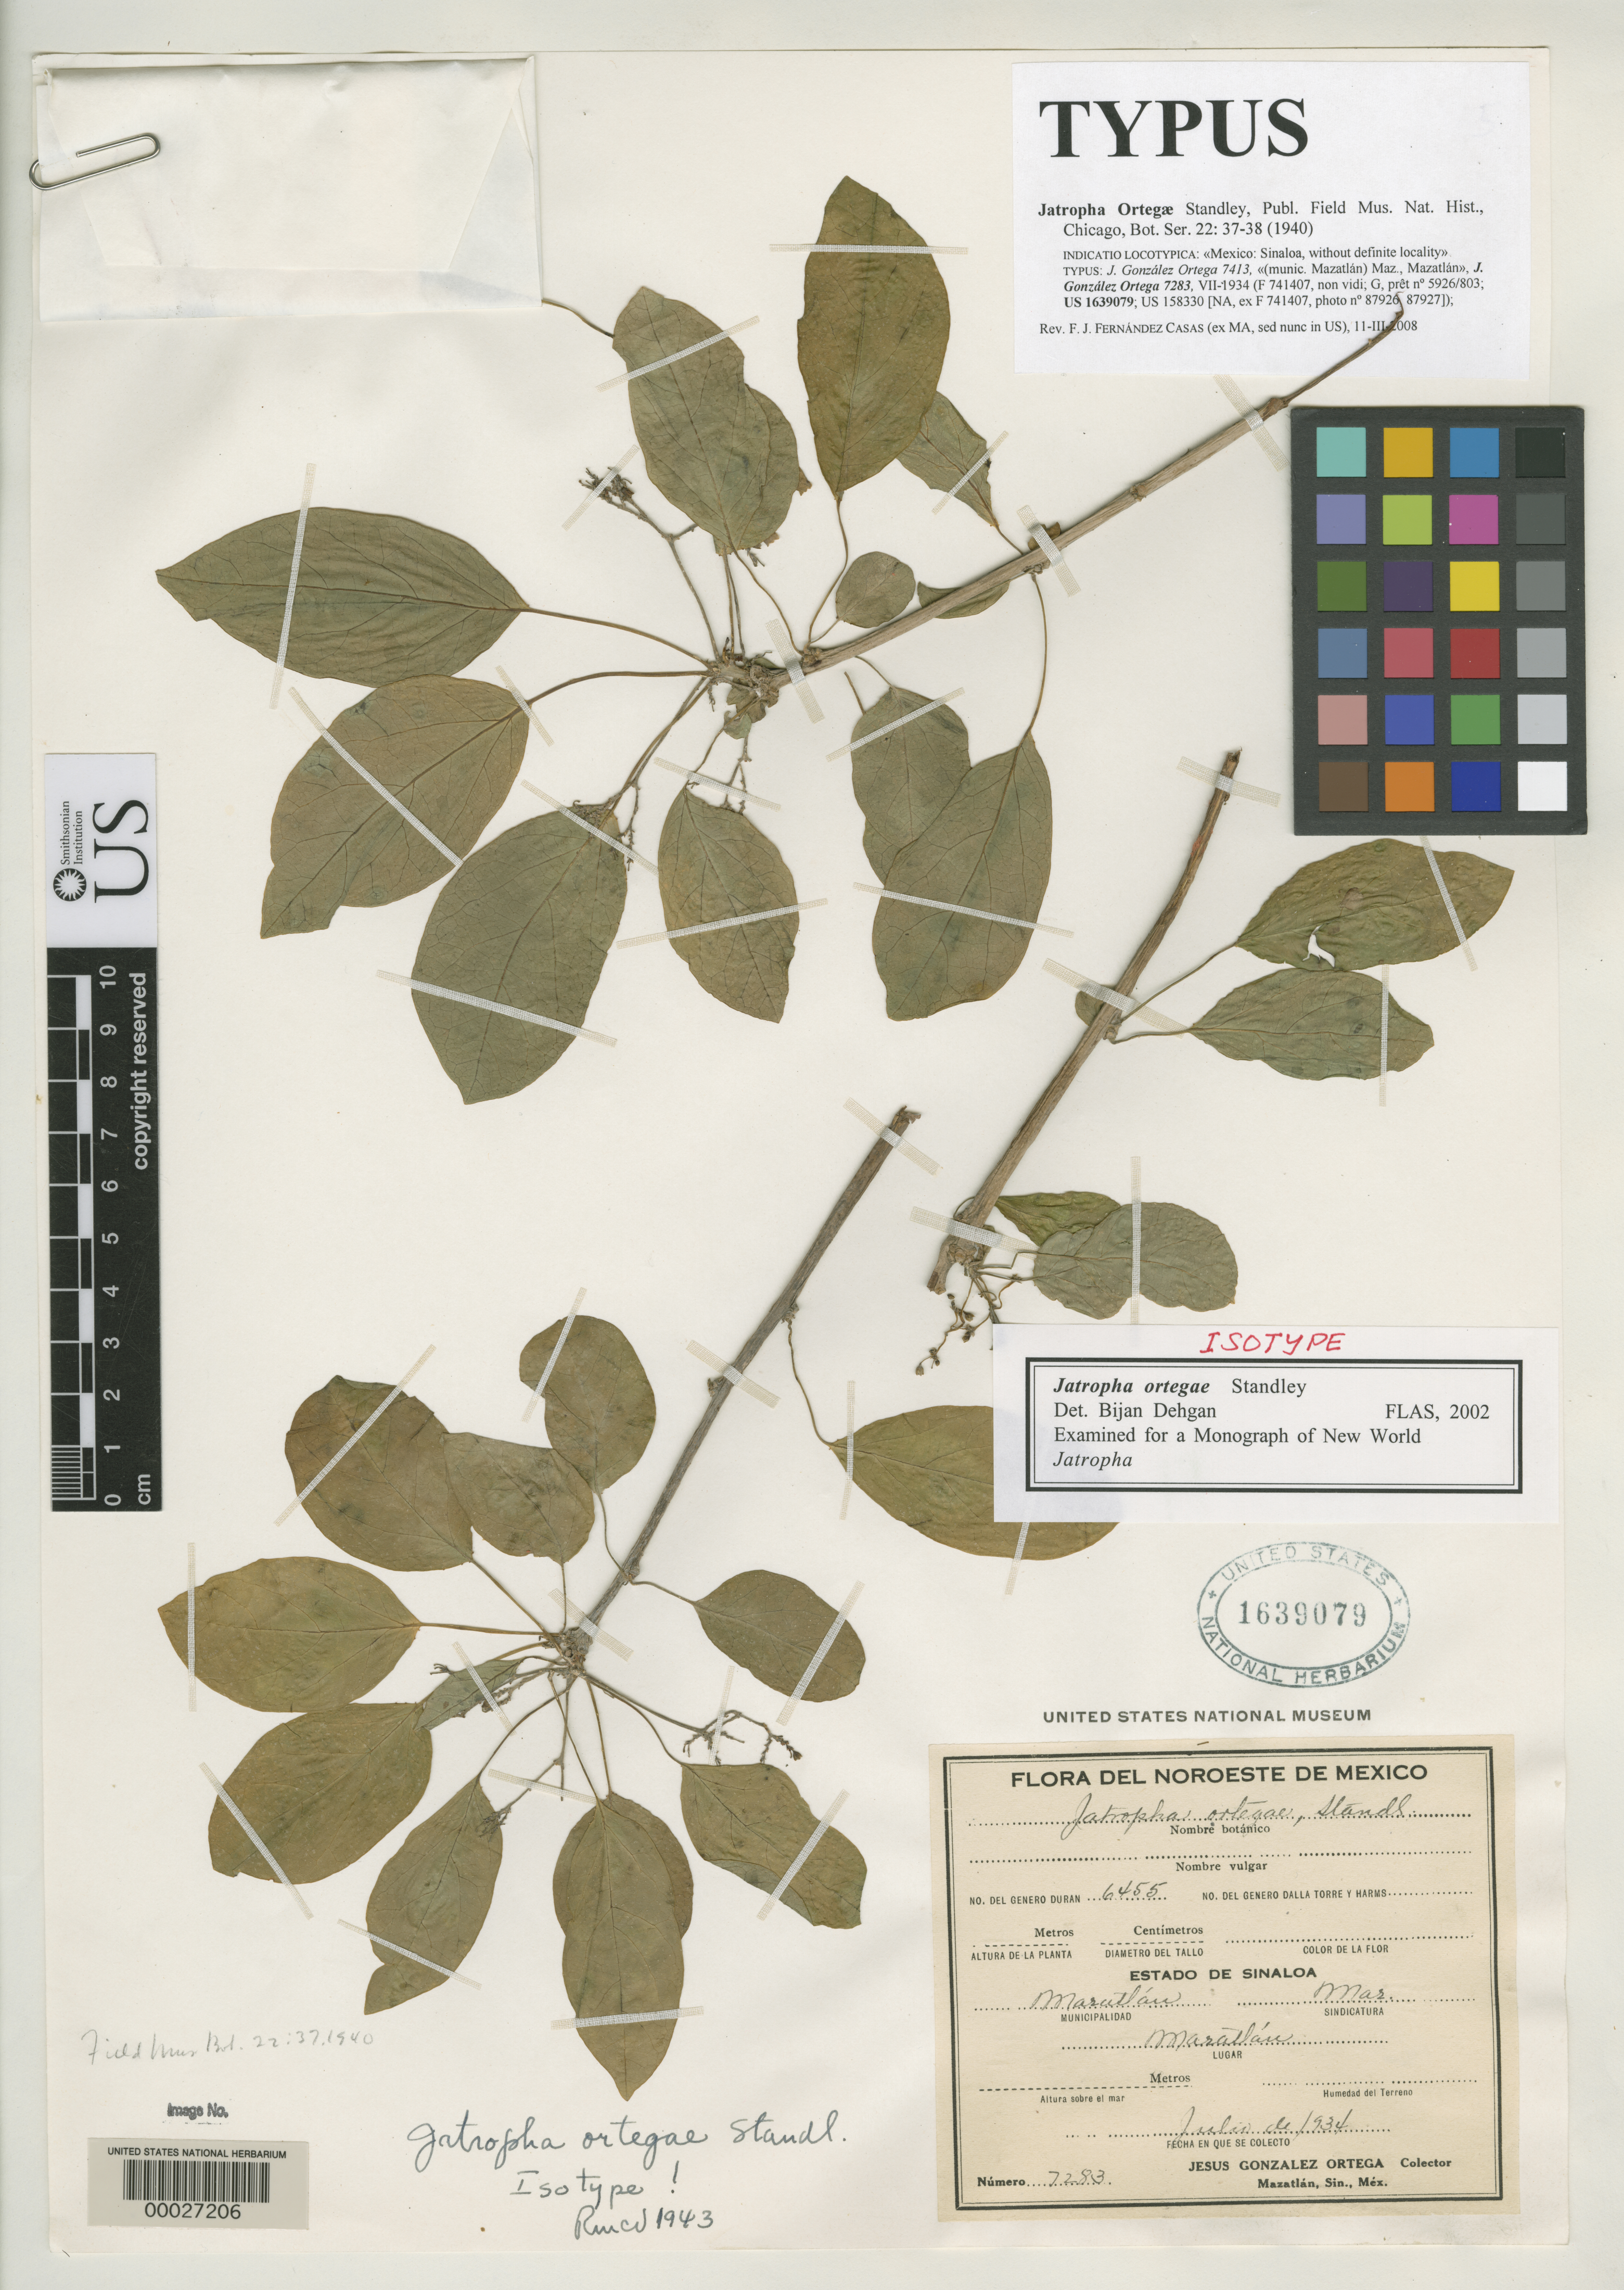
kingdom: Plantae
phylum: Tracheophyta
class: Magnoliopsida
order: Malpighiales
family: Euphorbiaceae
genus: Jatropha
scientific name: Jatropha ortegae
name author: Standl.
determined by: Dehgan, B.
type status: Isotype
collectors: J. Ortega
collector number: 7283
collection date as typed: Jul 1934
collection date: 1934-07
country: Mexico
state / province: Sinaloa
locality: Mazatlán.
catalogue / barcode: US 1639079